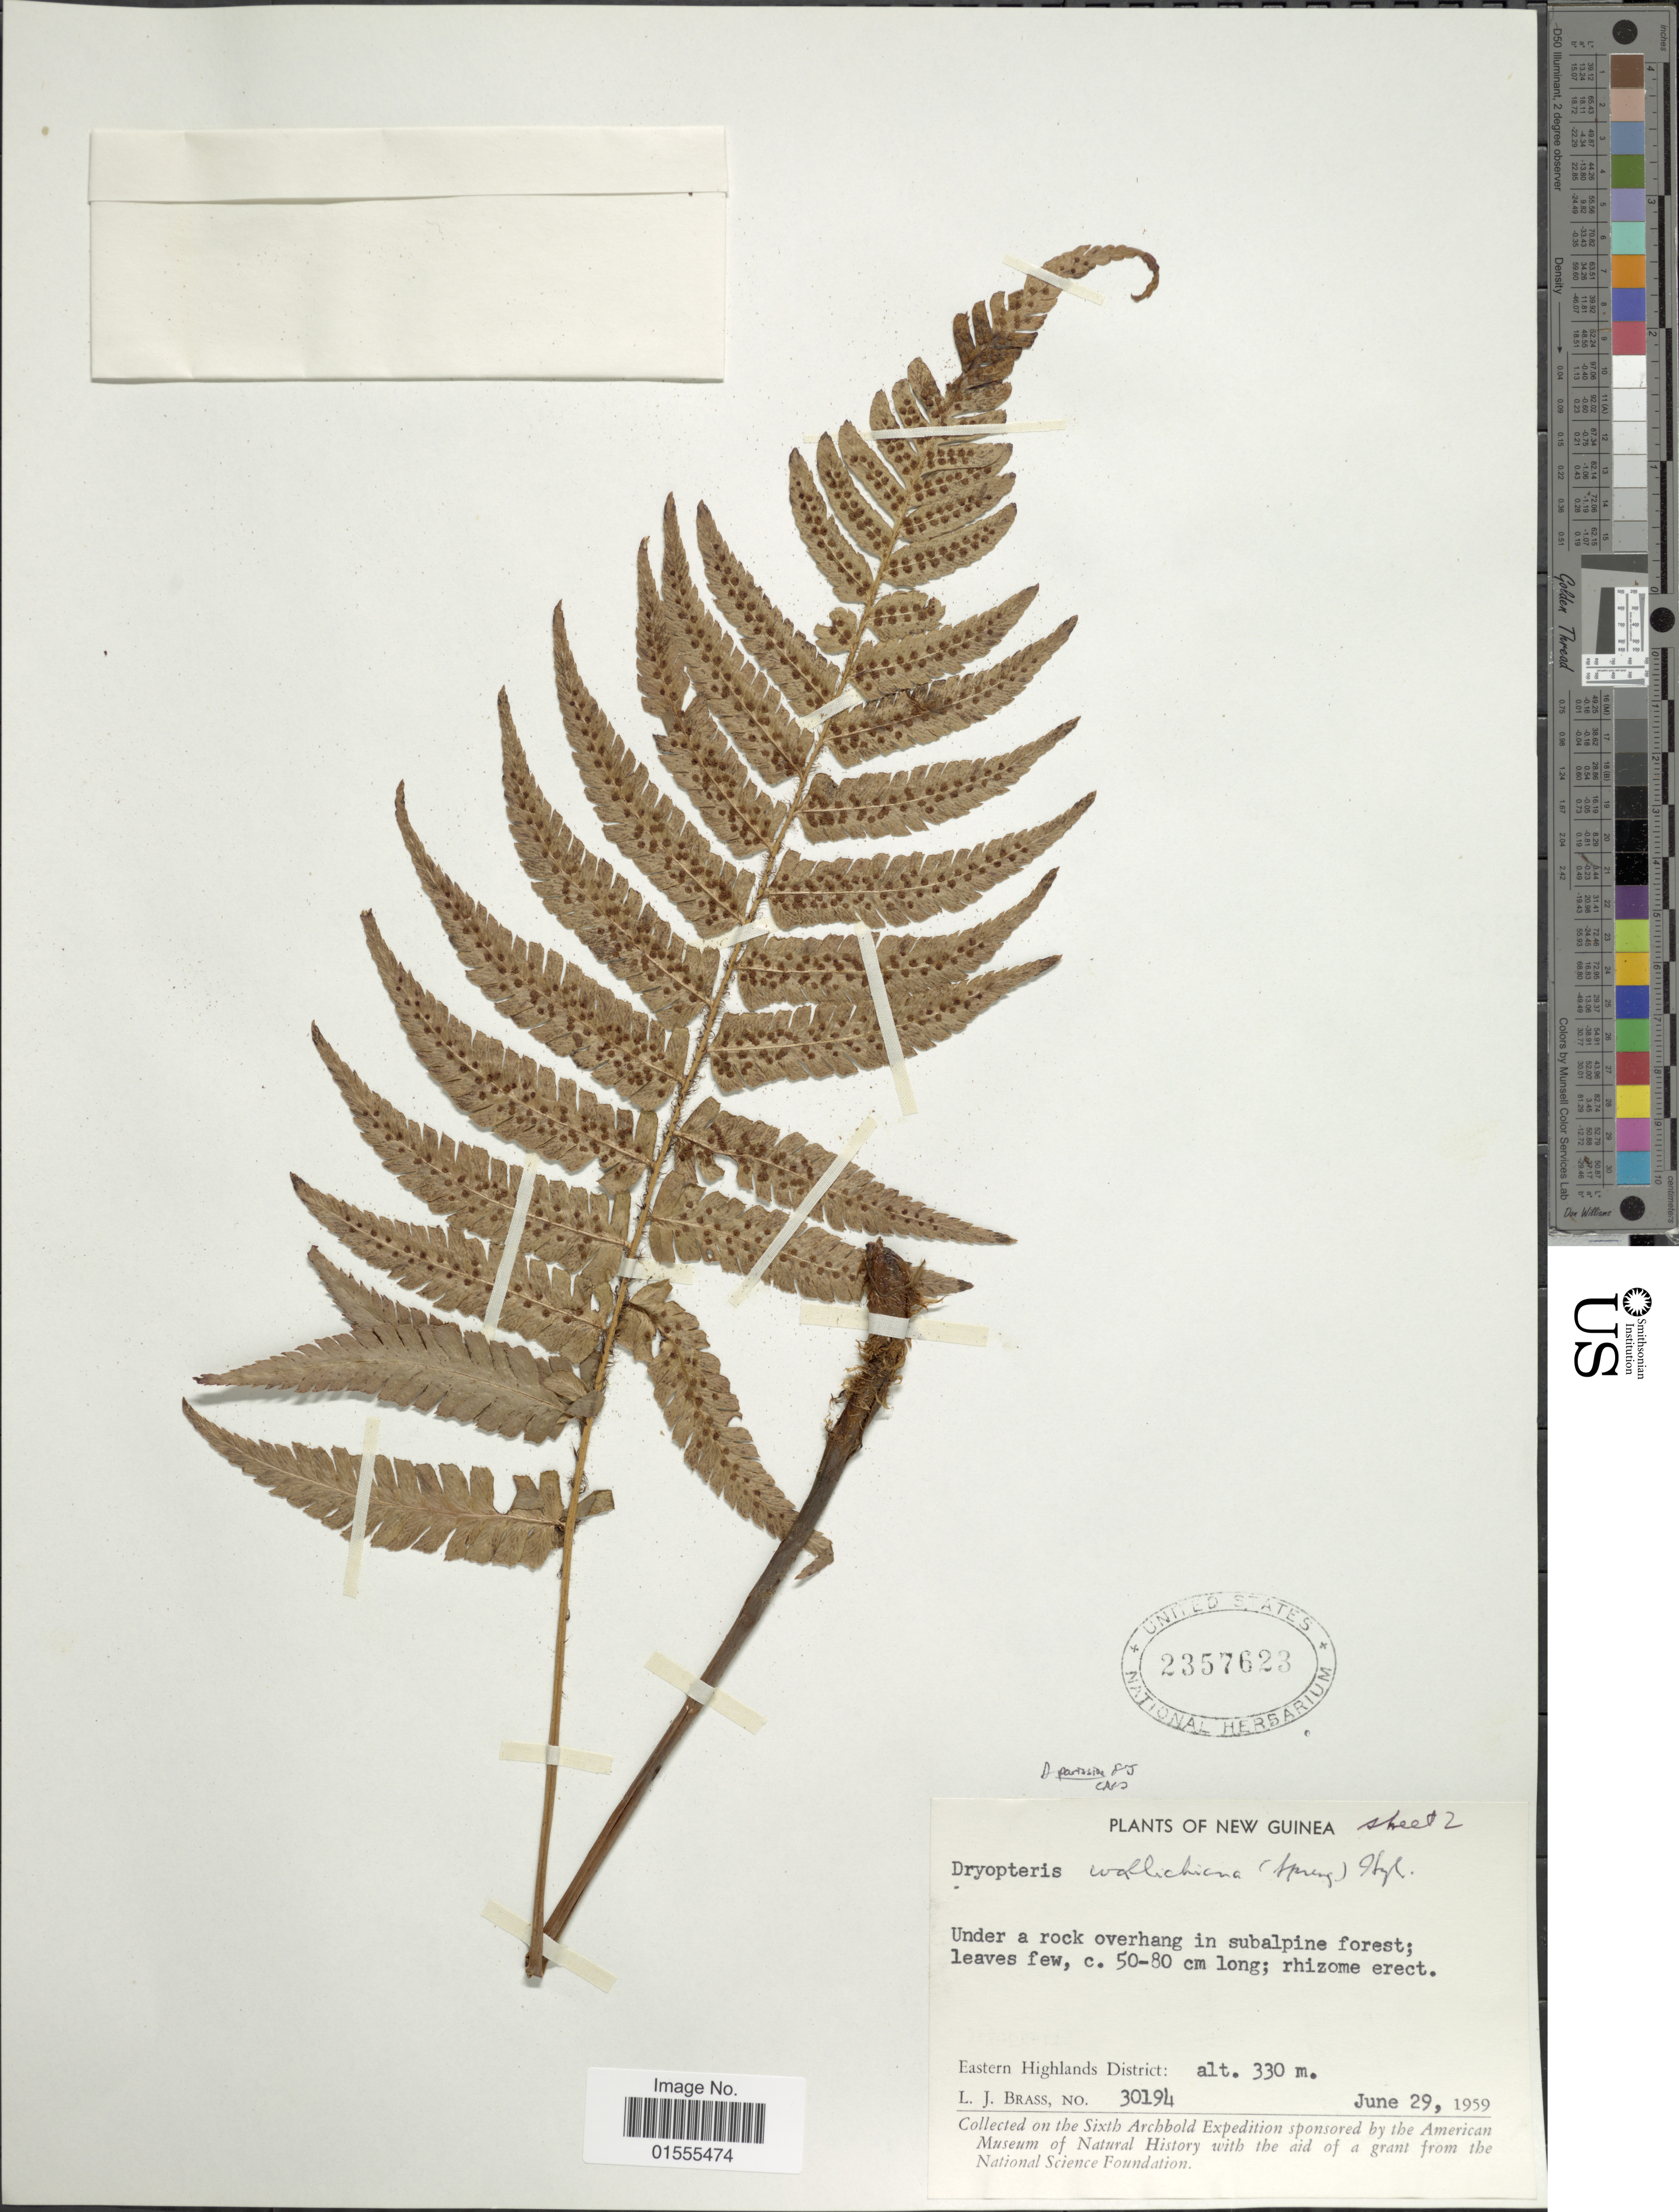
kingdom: Plantae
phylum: Tracheophyta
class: Polypodiopsida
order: Polypodiales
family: Dryopteridaceae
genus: Dryopteris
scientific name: Dryopteris wallichiana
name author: (Spreng.) Hyl.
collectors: L. J. Brass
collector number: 30194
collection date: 1959-06-29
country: Papua New Guinea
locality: New Guinea, Eastern Highlands District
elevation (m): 330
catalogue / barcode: US 2357623